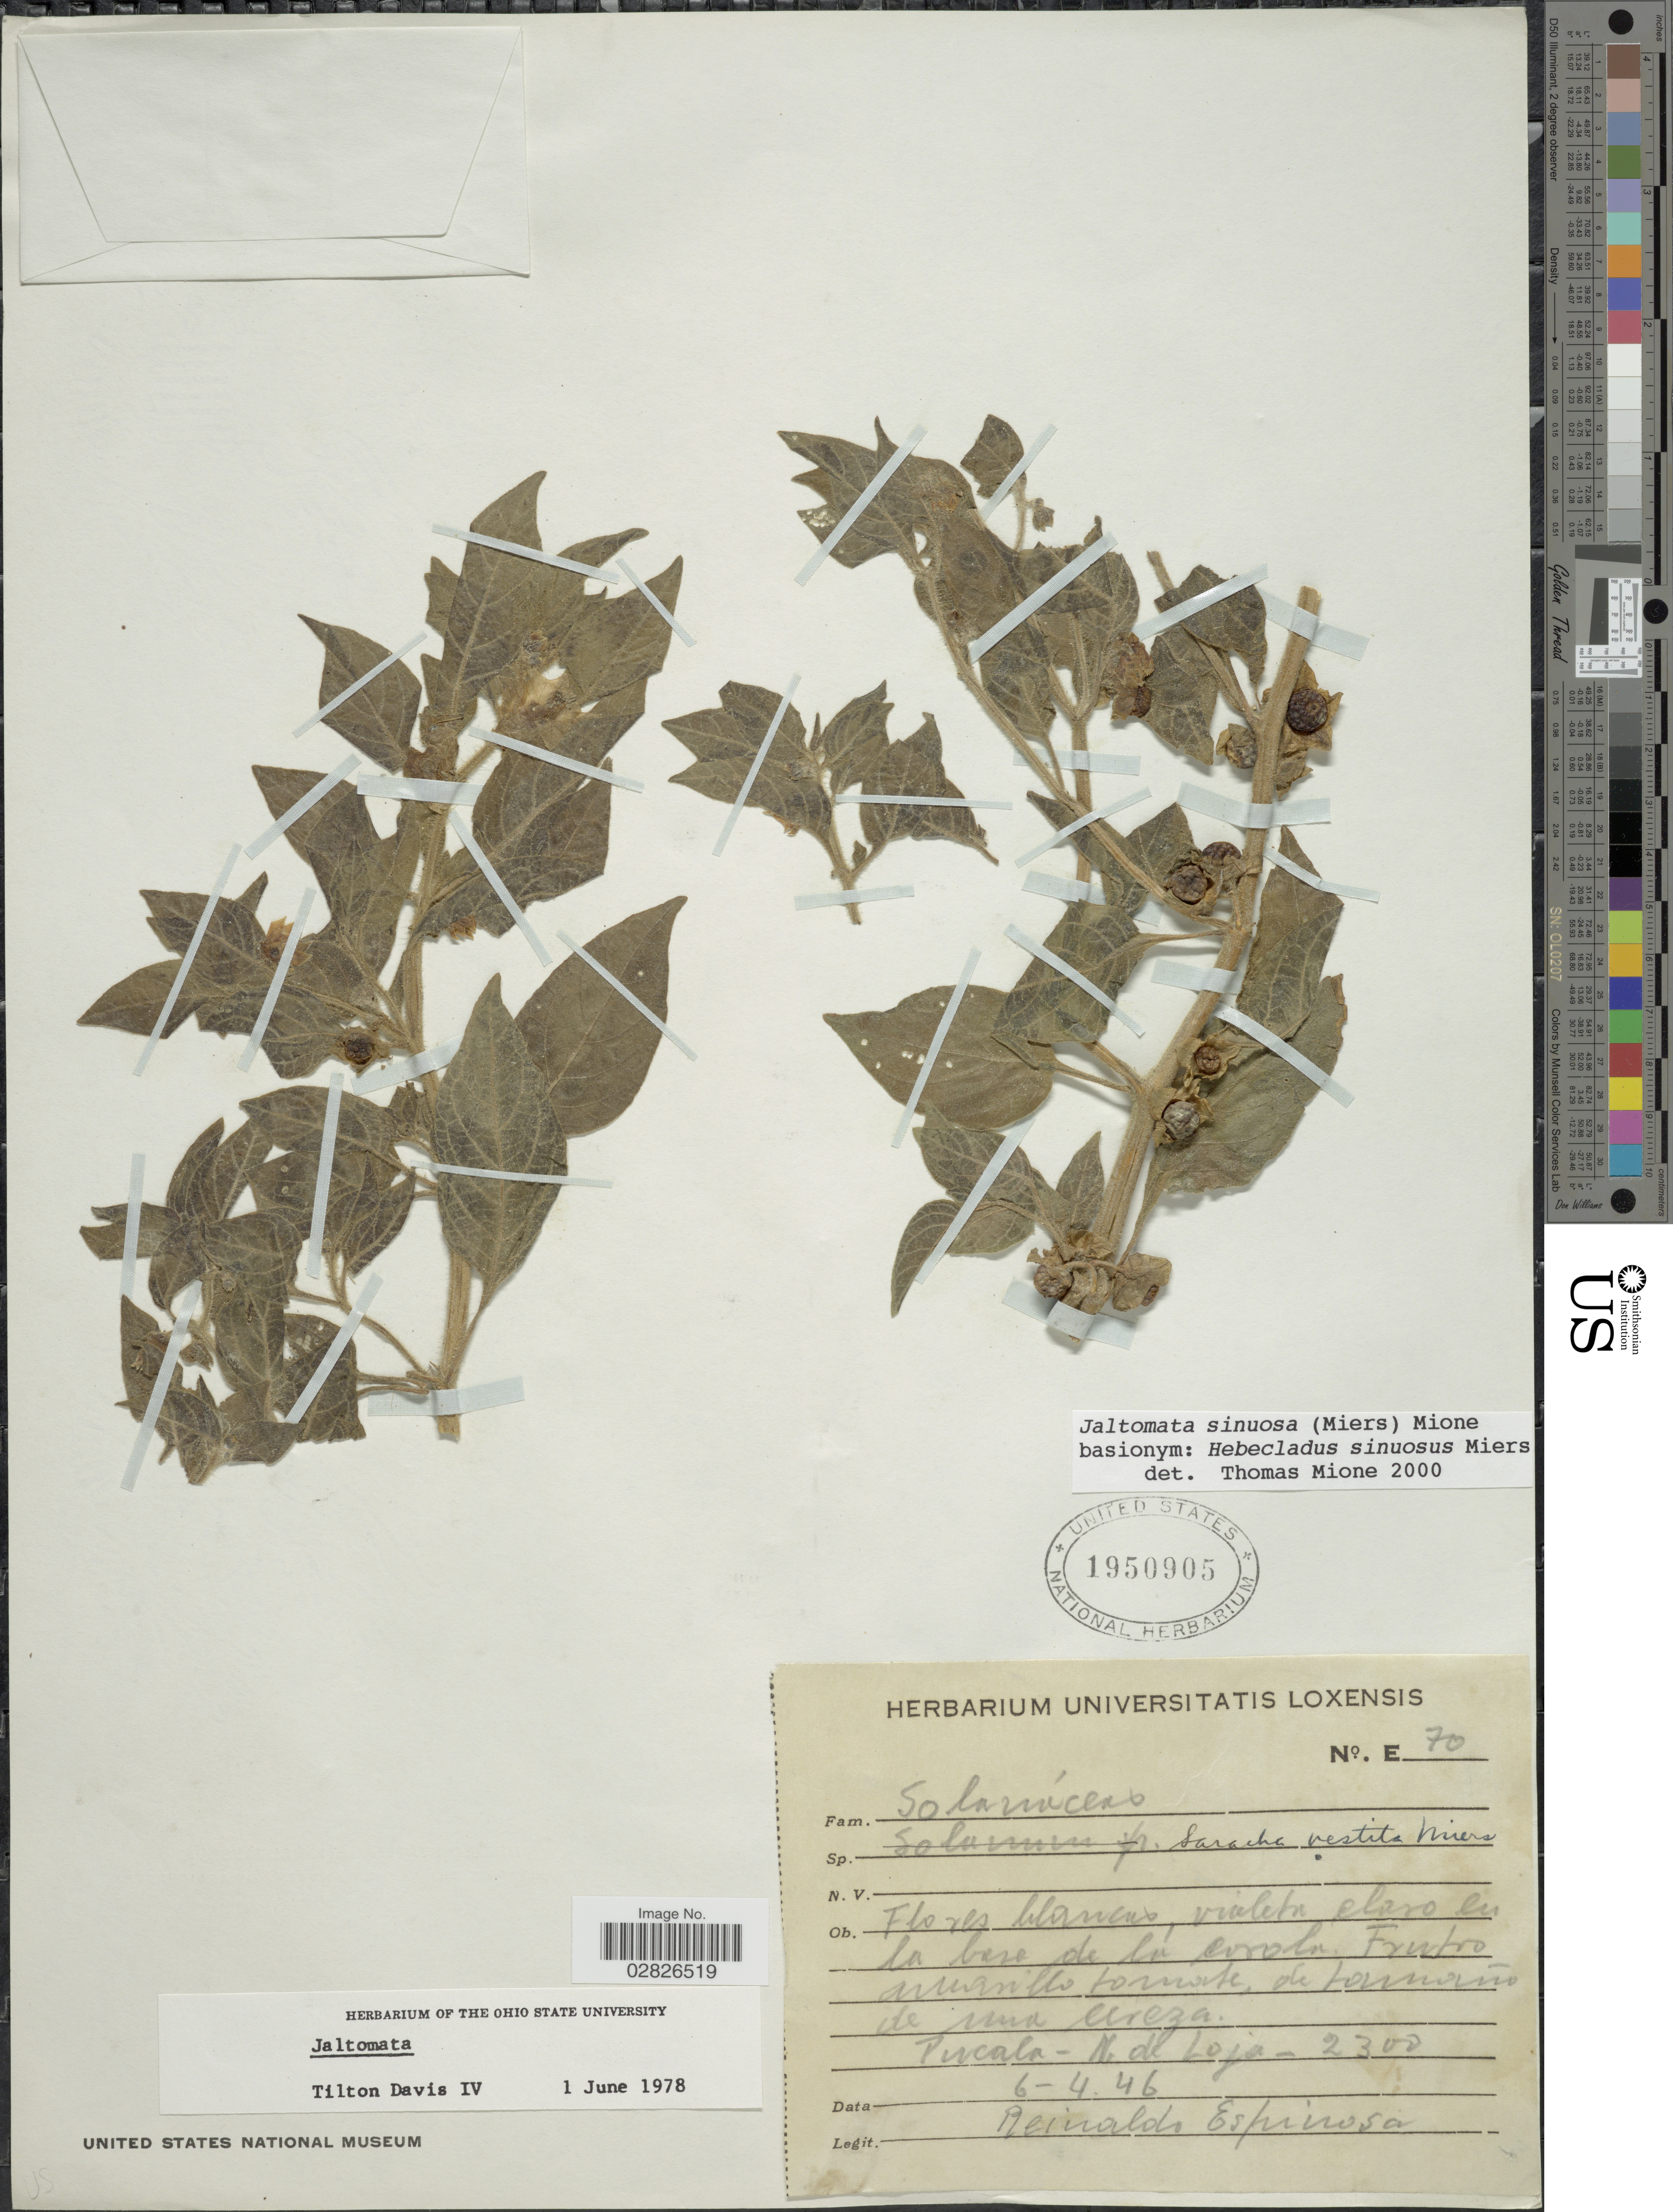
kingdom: Plantae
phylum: Tracheophyta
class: Magnoliopsida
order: Solanales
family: Solanaceae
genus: Jaltomata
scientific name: Jaltomata sinuosa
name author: (Miers) Mione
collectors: R. Espinosa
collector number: E70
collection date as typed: Transcribed d/m/y: 6/4/46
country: Ecuador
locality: Pucala, N. de Loja.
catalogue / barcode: US 1950905